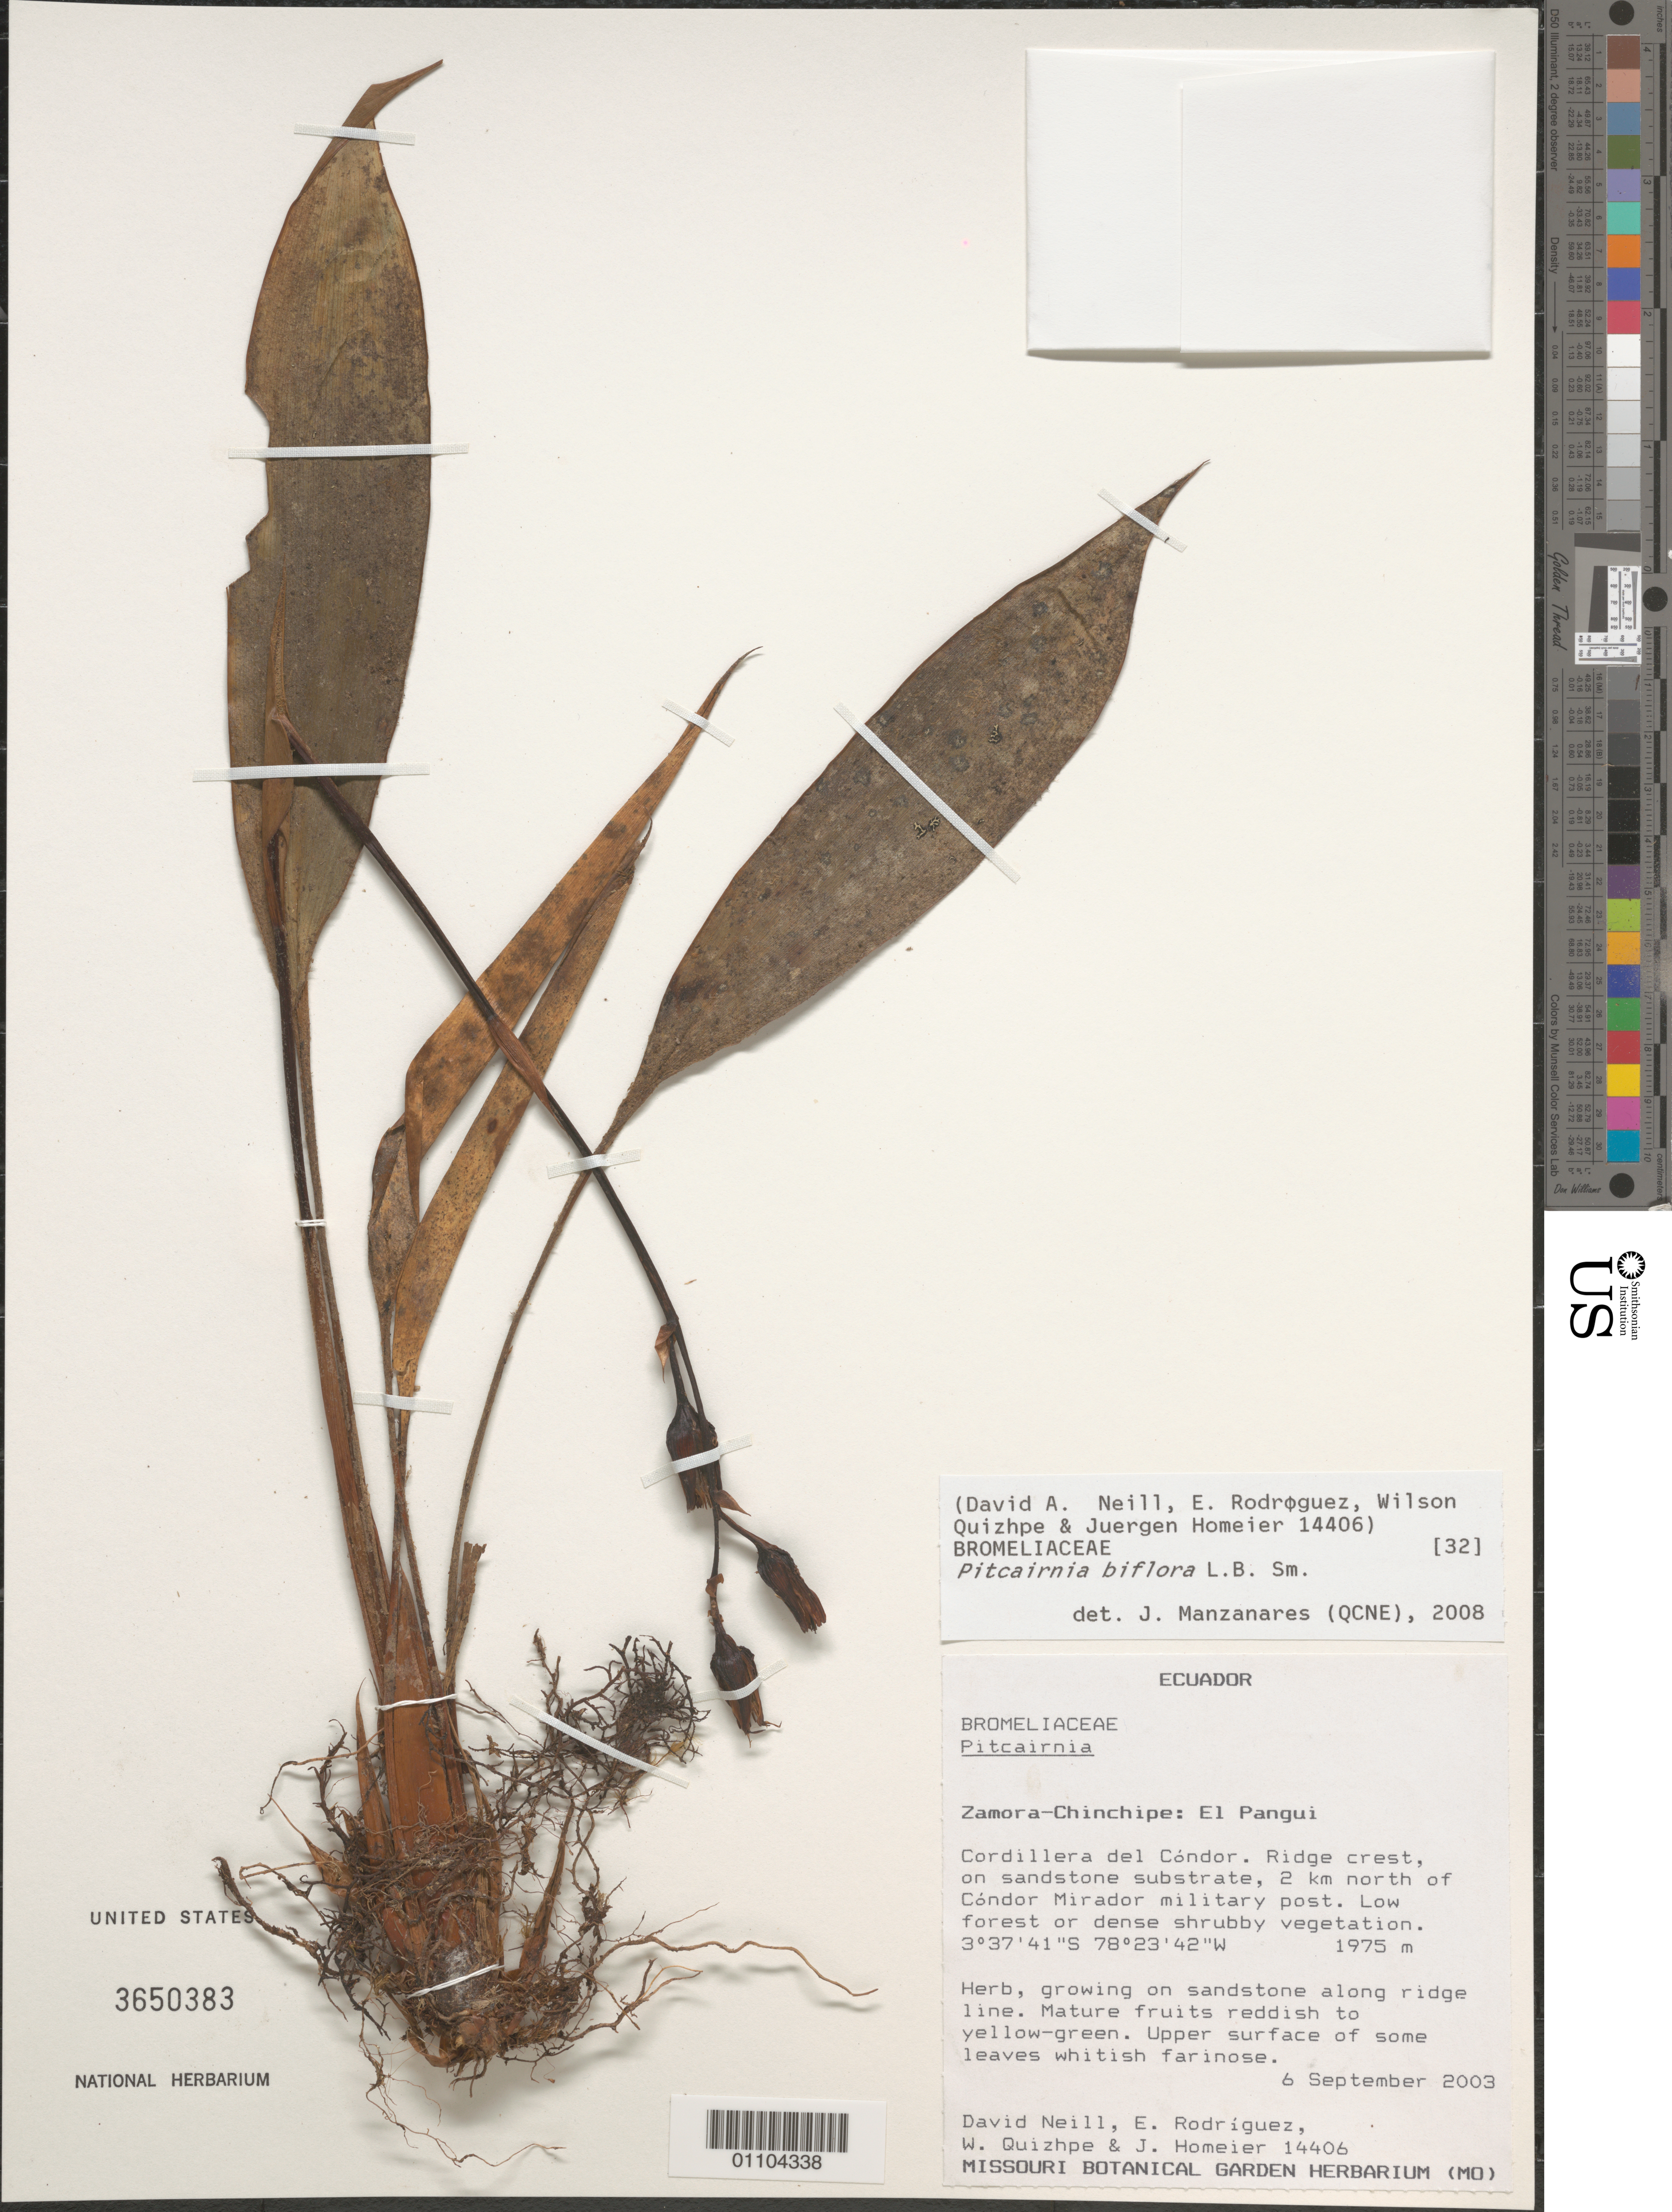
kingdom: Plantae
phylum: Tracheophyta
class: Liliopsida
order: Poales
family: Bromeliaceae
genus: Pitcairnia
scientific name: Pitcairnia biflora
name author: L.B. Sm.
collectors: D. A. Neill, E. Rodriguez, W. Quizhpe & J. Homeier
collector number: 14406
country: Ecuador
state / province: Zamora-Chinchipe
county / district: El Pangui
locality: Cordillera del Condor, N of Condor Mirador military post.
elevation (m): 1975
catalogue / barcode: US 3650383